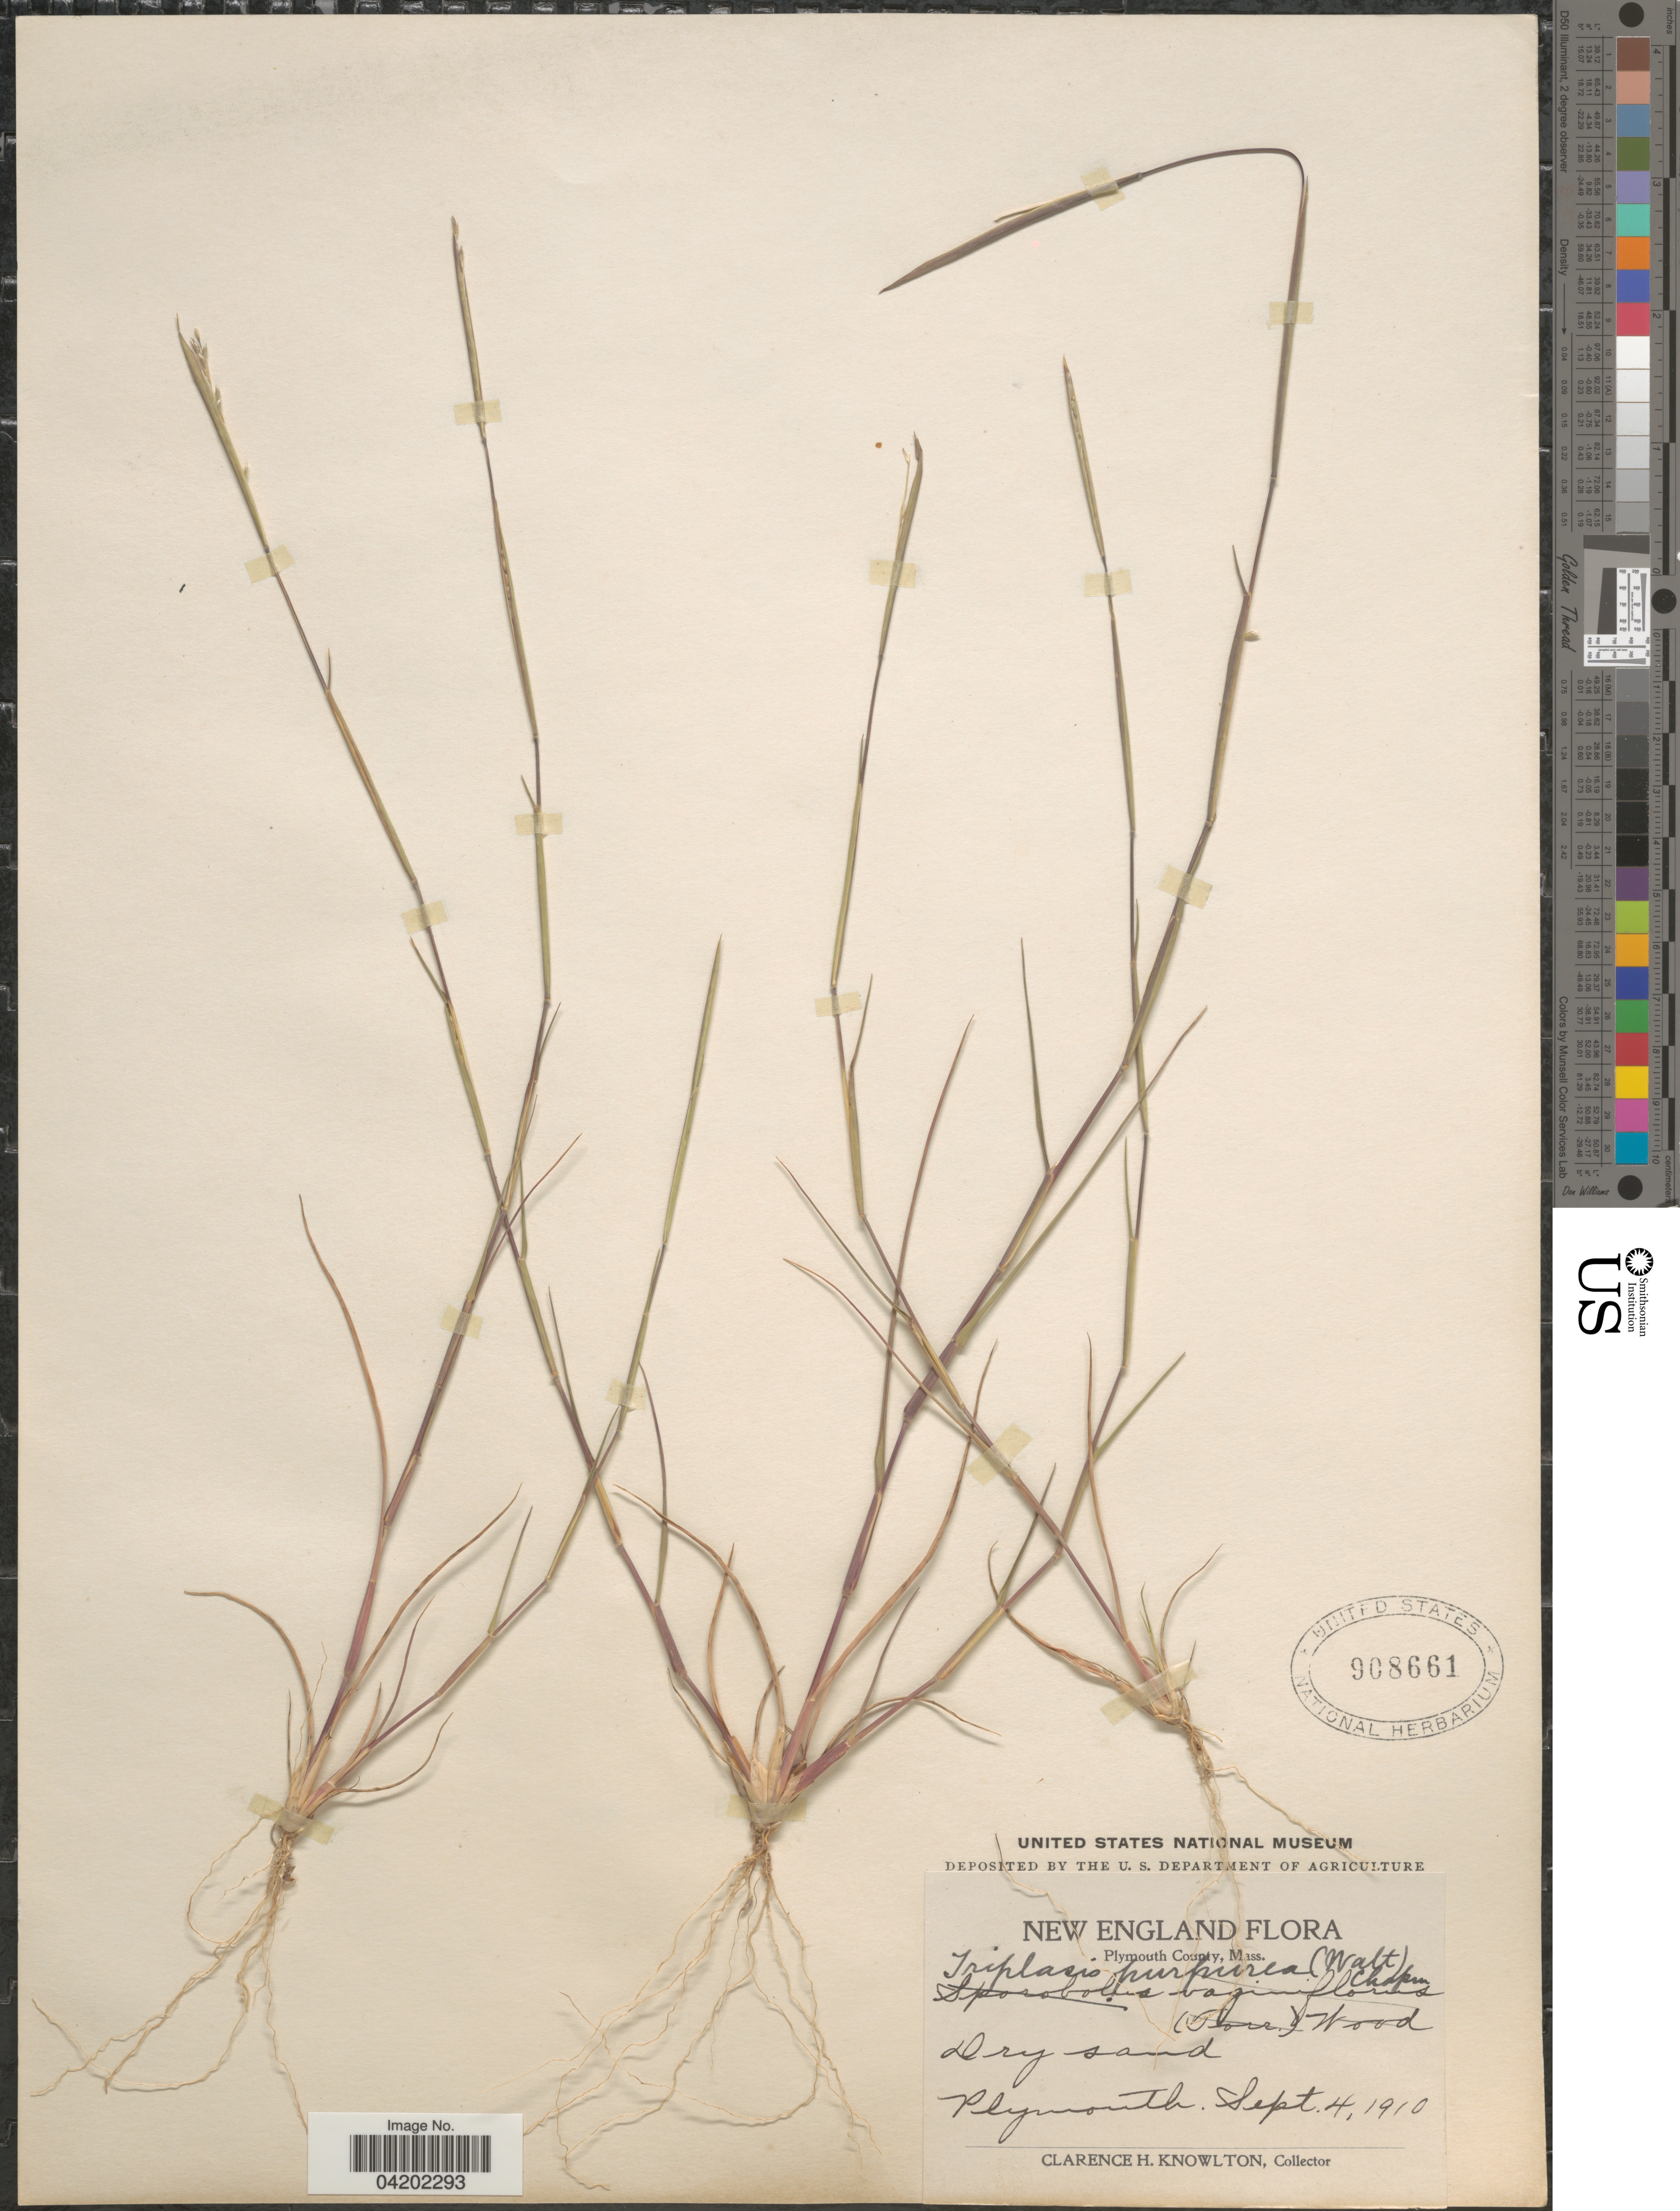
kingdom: Plantae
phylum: Tracheophyta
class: Liliopsida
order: Poales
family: Poaceae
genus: Triplasis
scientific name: Triplasis purpurea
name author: (Walter) Chapm.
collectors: C. H. Knowlton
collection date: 1910-09-04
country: United States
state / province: Massachusetts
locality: New England. Plymouth County. Plymouth.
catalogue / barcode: US 908661